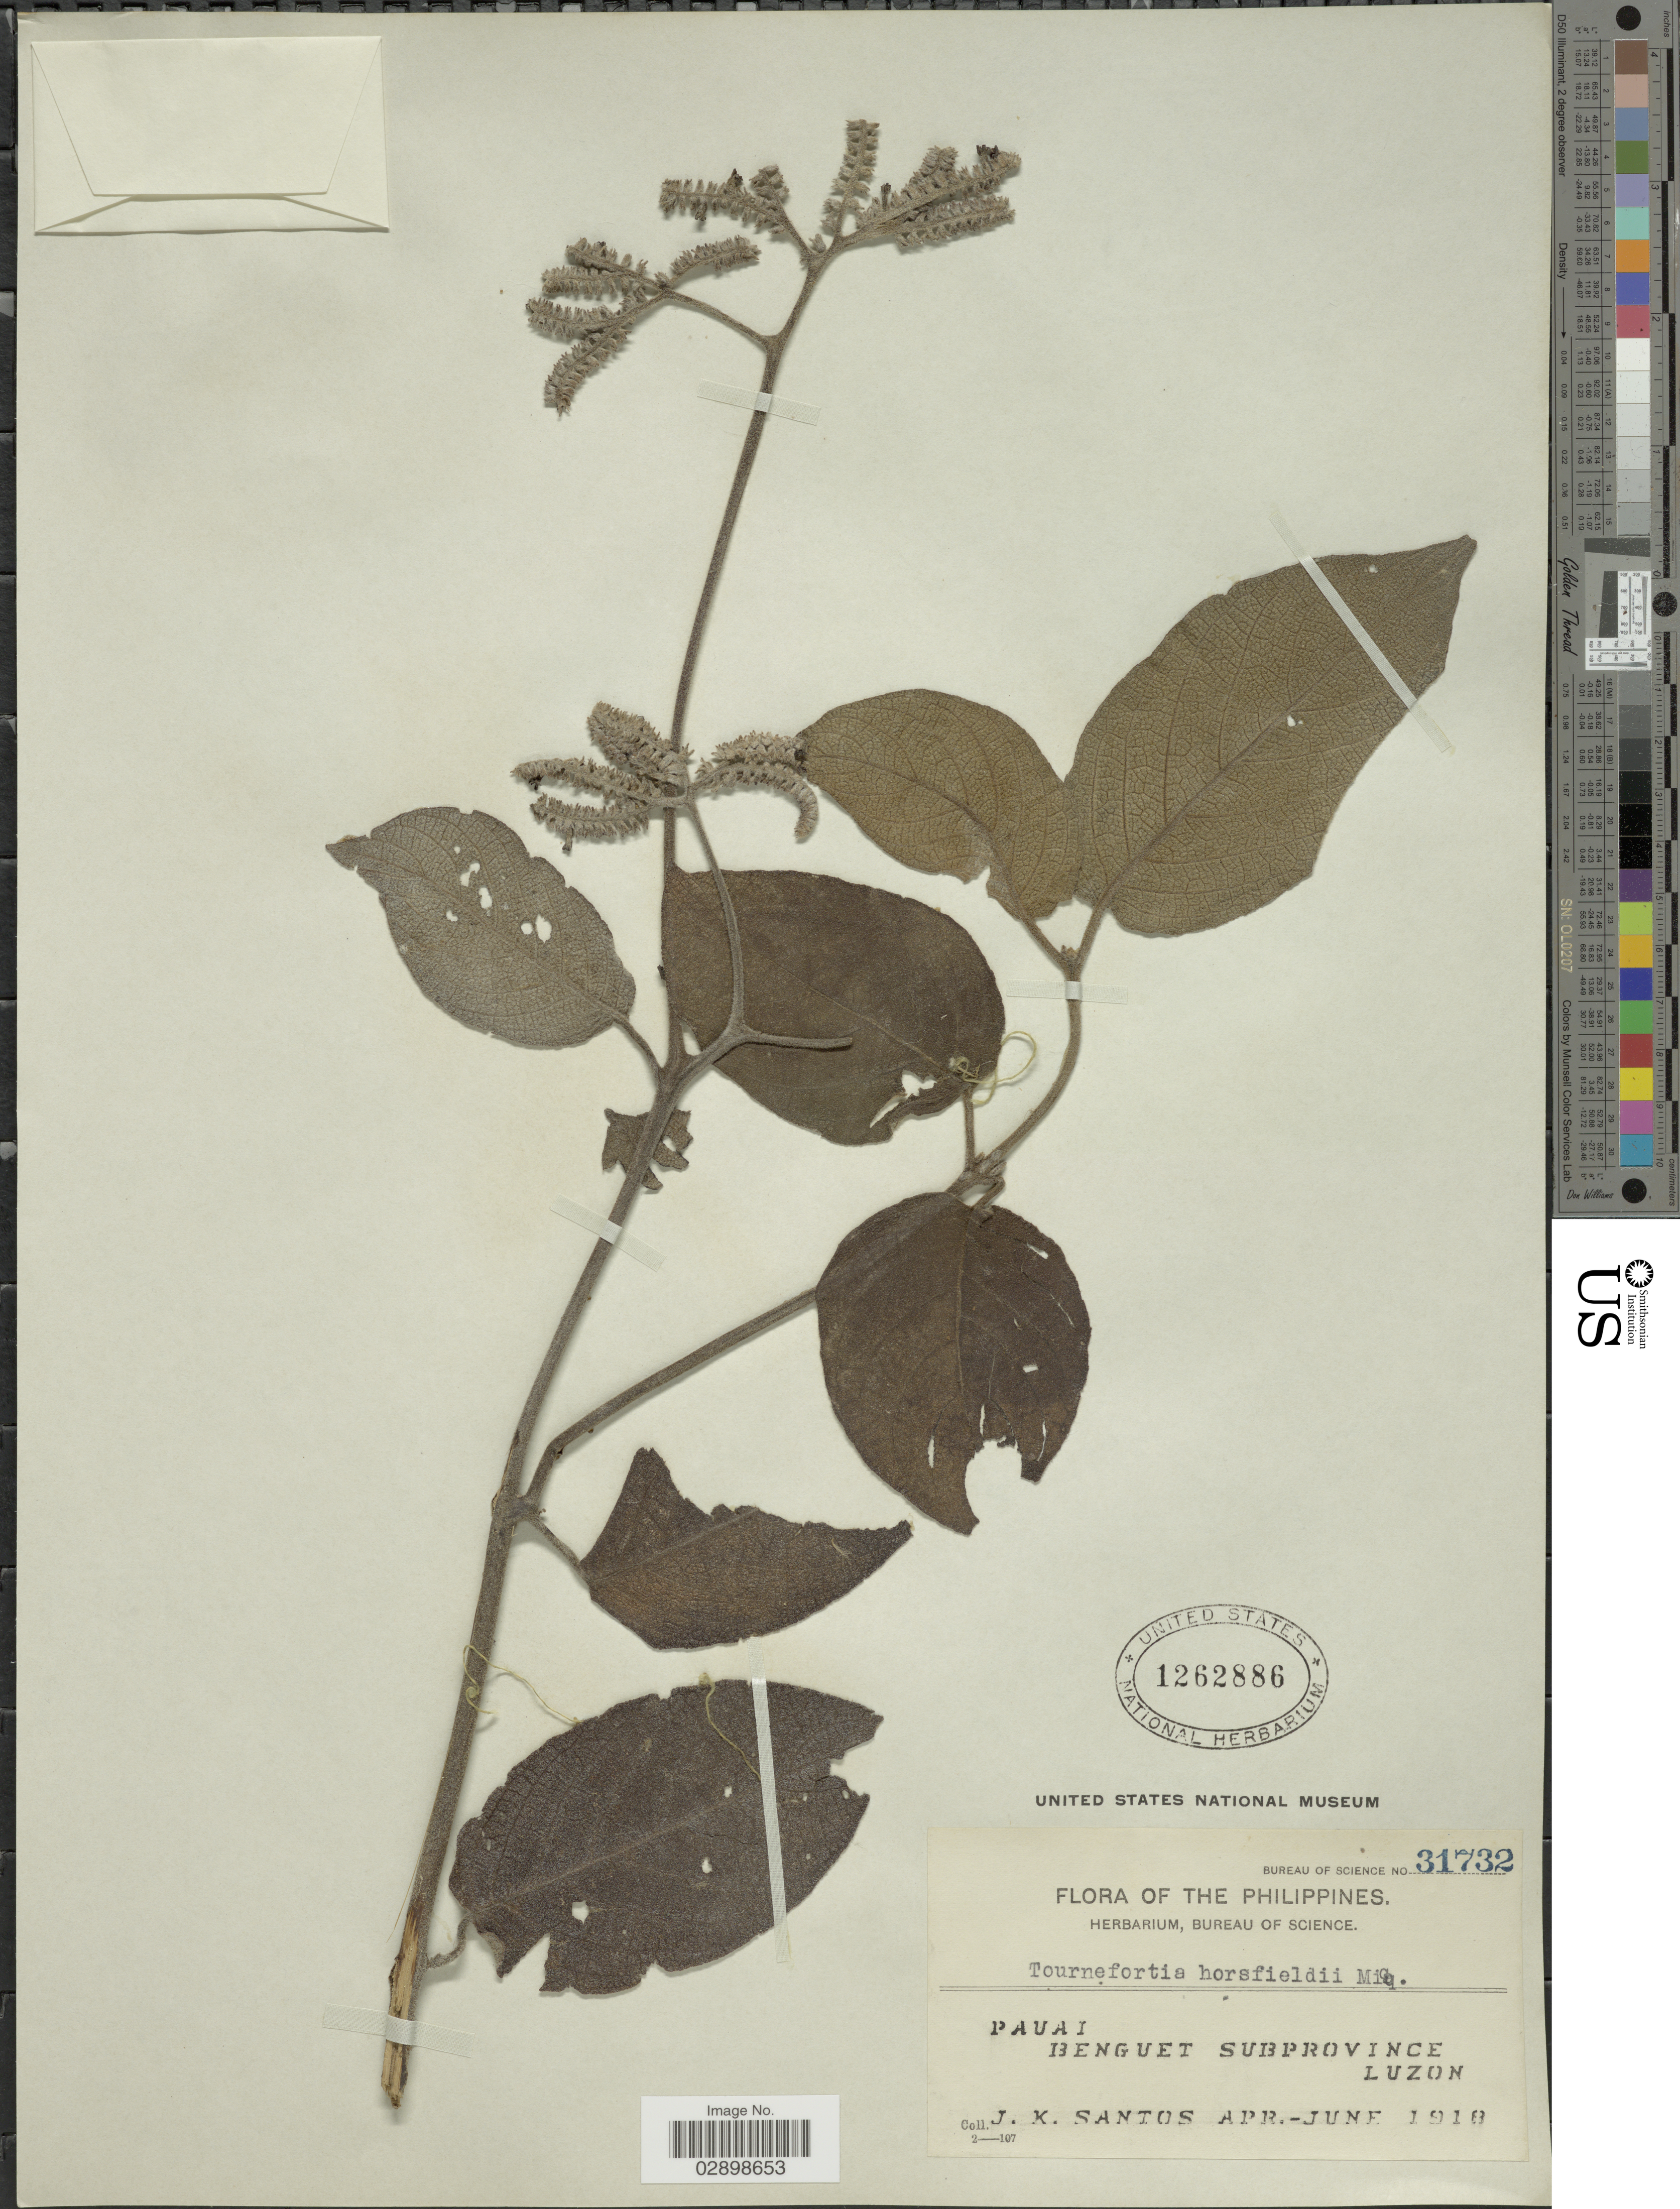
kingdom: Plantae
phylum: Tracheophyta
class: Magnoliopsida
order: Boraginales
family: Heliotropiaceae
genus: Tournefortia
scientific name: Tournefortia horsfieldii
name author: Miq.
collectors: J. K. Santos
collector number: Bureau of Science 31732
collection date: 1918-04/1918-06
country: Philippines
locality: Pauai, Benguet Subprovince, Luzon.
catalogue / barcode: US 1262886